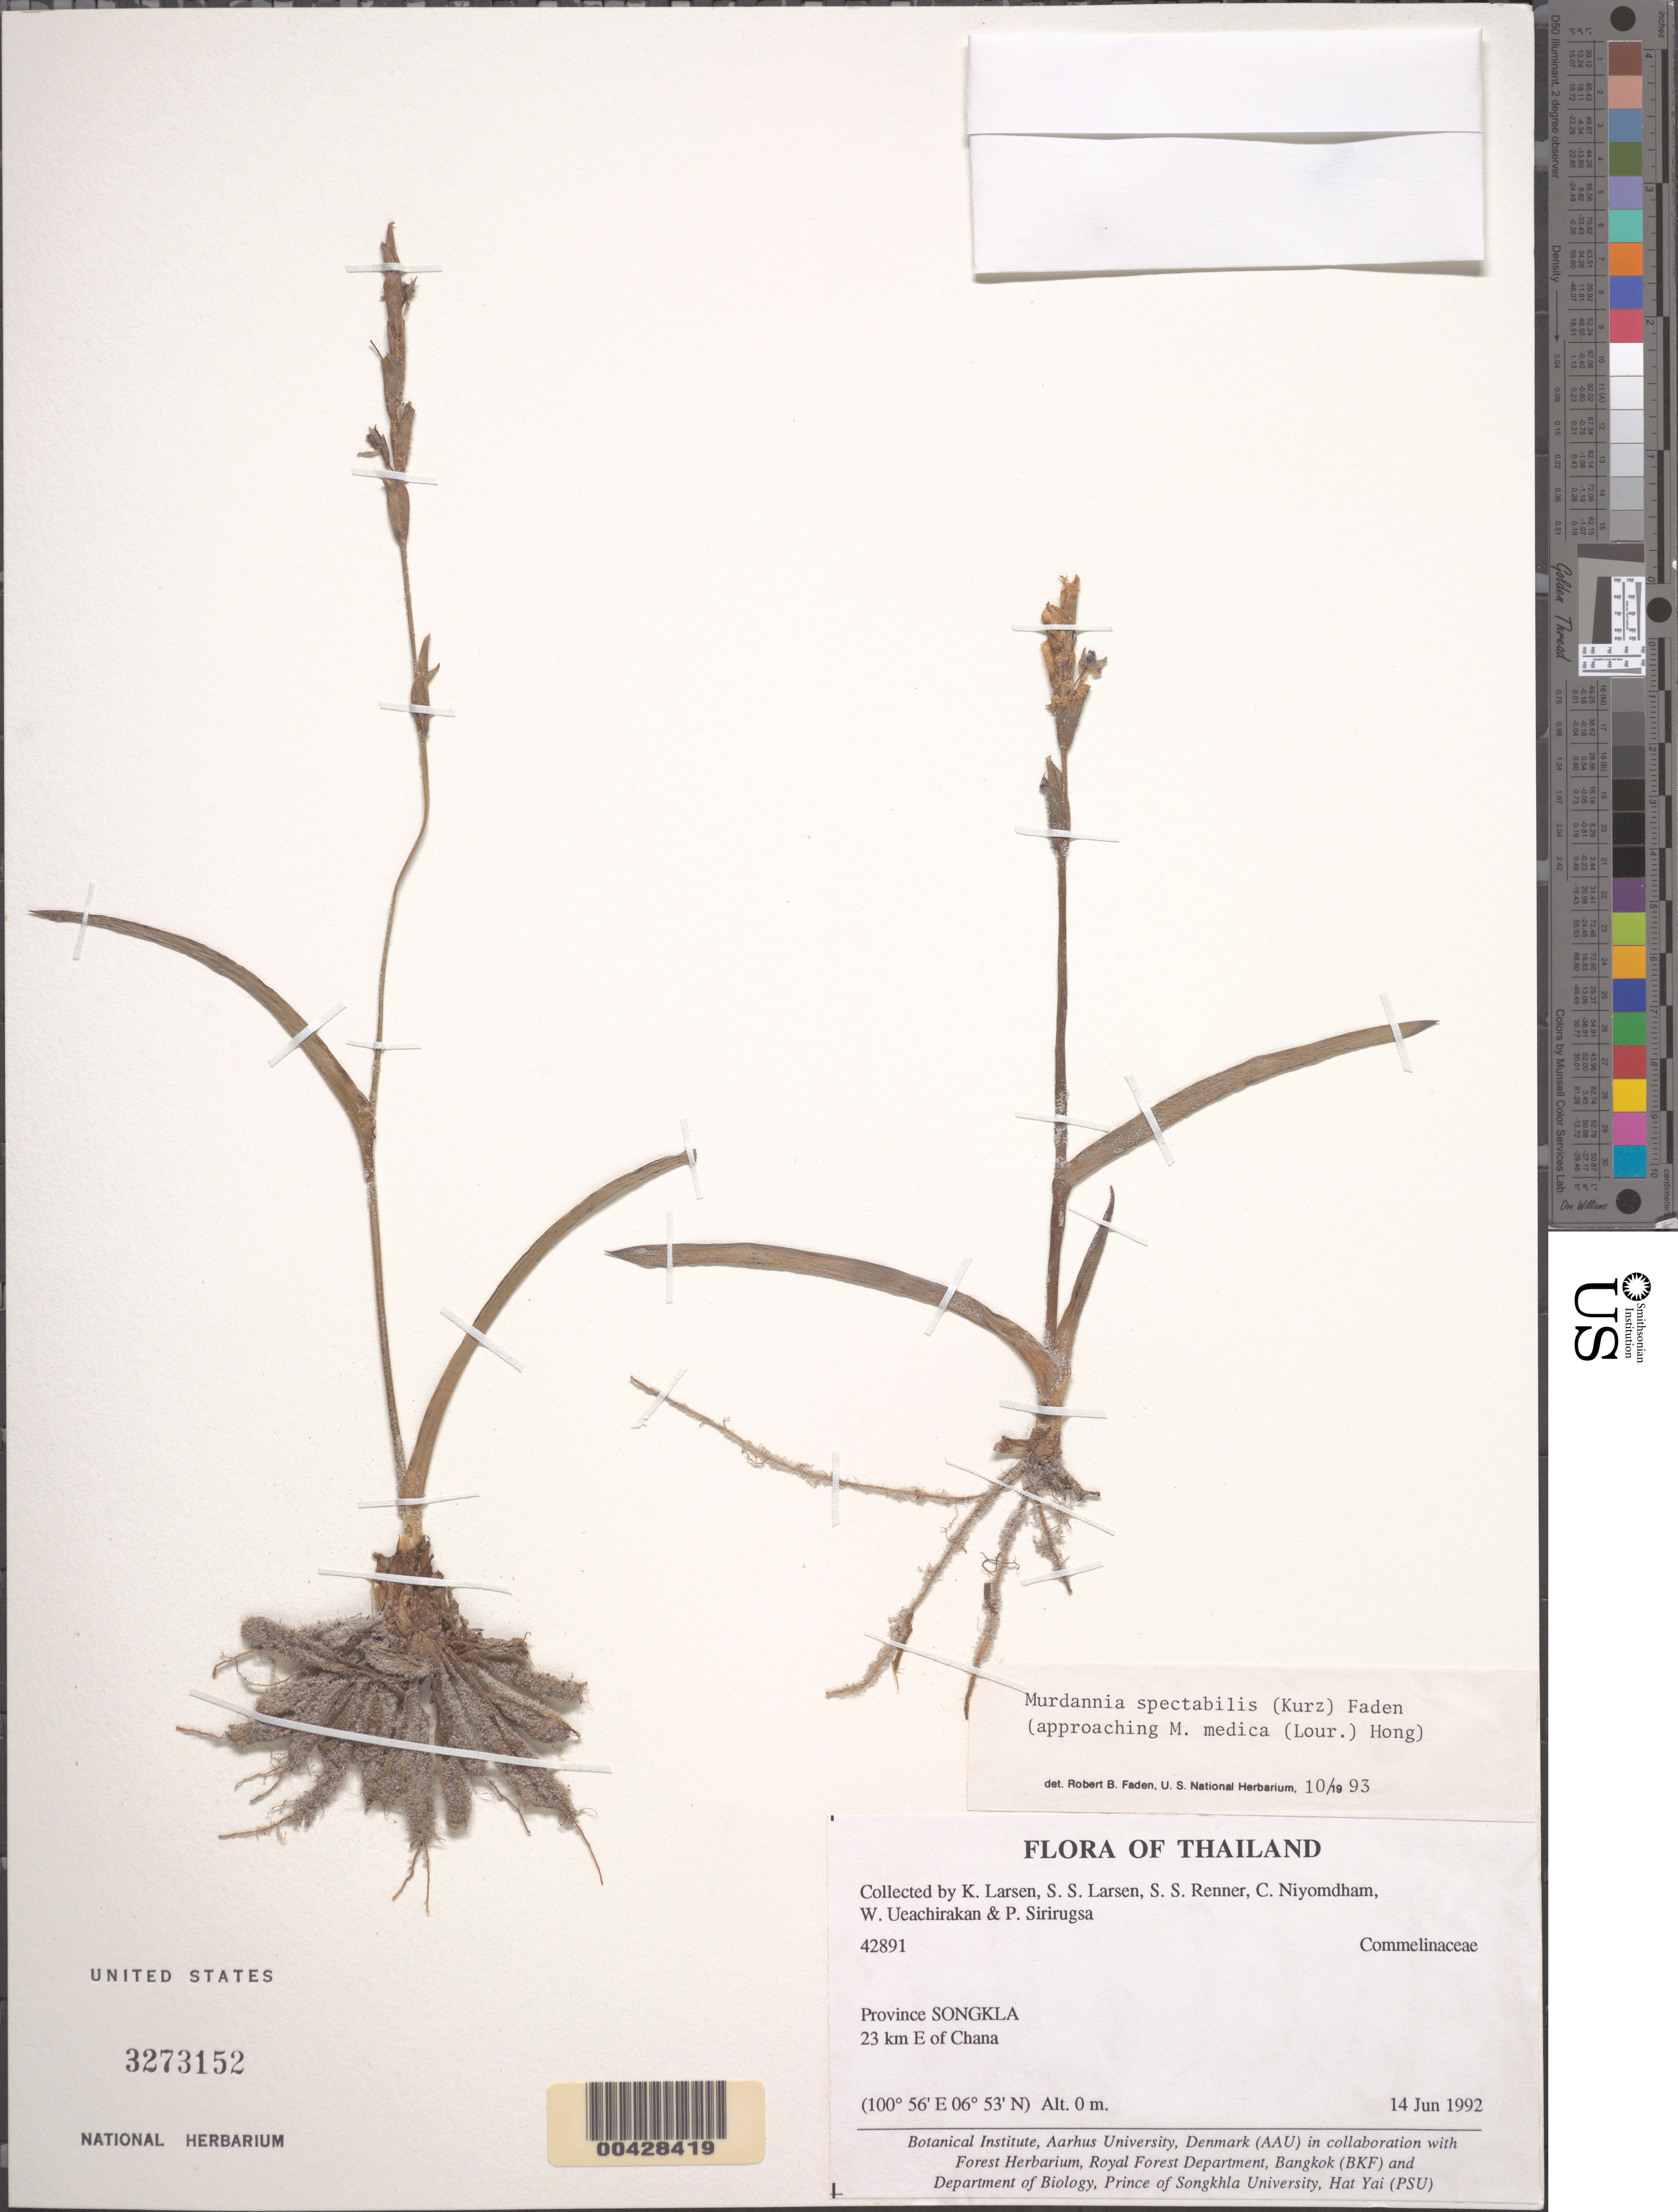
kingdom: Plantae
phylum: Tracheophyta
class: Liliopsida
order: Commelinales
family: Commelinaceae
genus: Murdannia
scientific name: Murdannia spectabilis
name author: (Kurz) Faden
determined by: Faden, Robert B., (US), Smithsonian Institution - National Museum of Natural History (UNITED STATES)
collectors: K. Larsen, S. Larsen, C. Niyomdham, P. Sirirugsa, S. S. Renner & W. Ueachirakan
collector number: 42891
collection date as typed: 14 Jun 1992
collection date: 1992-06-14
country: Thailand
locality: Songkla, e of chana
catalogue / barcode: US 3273152